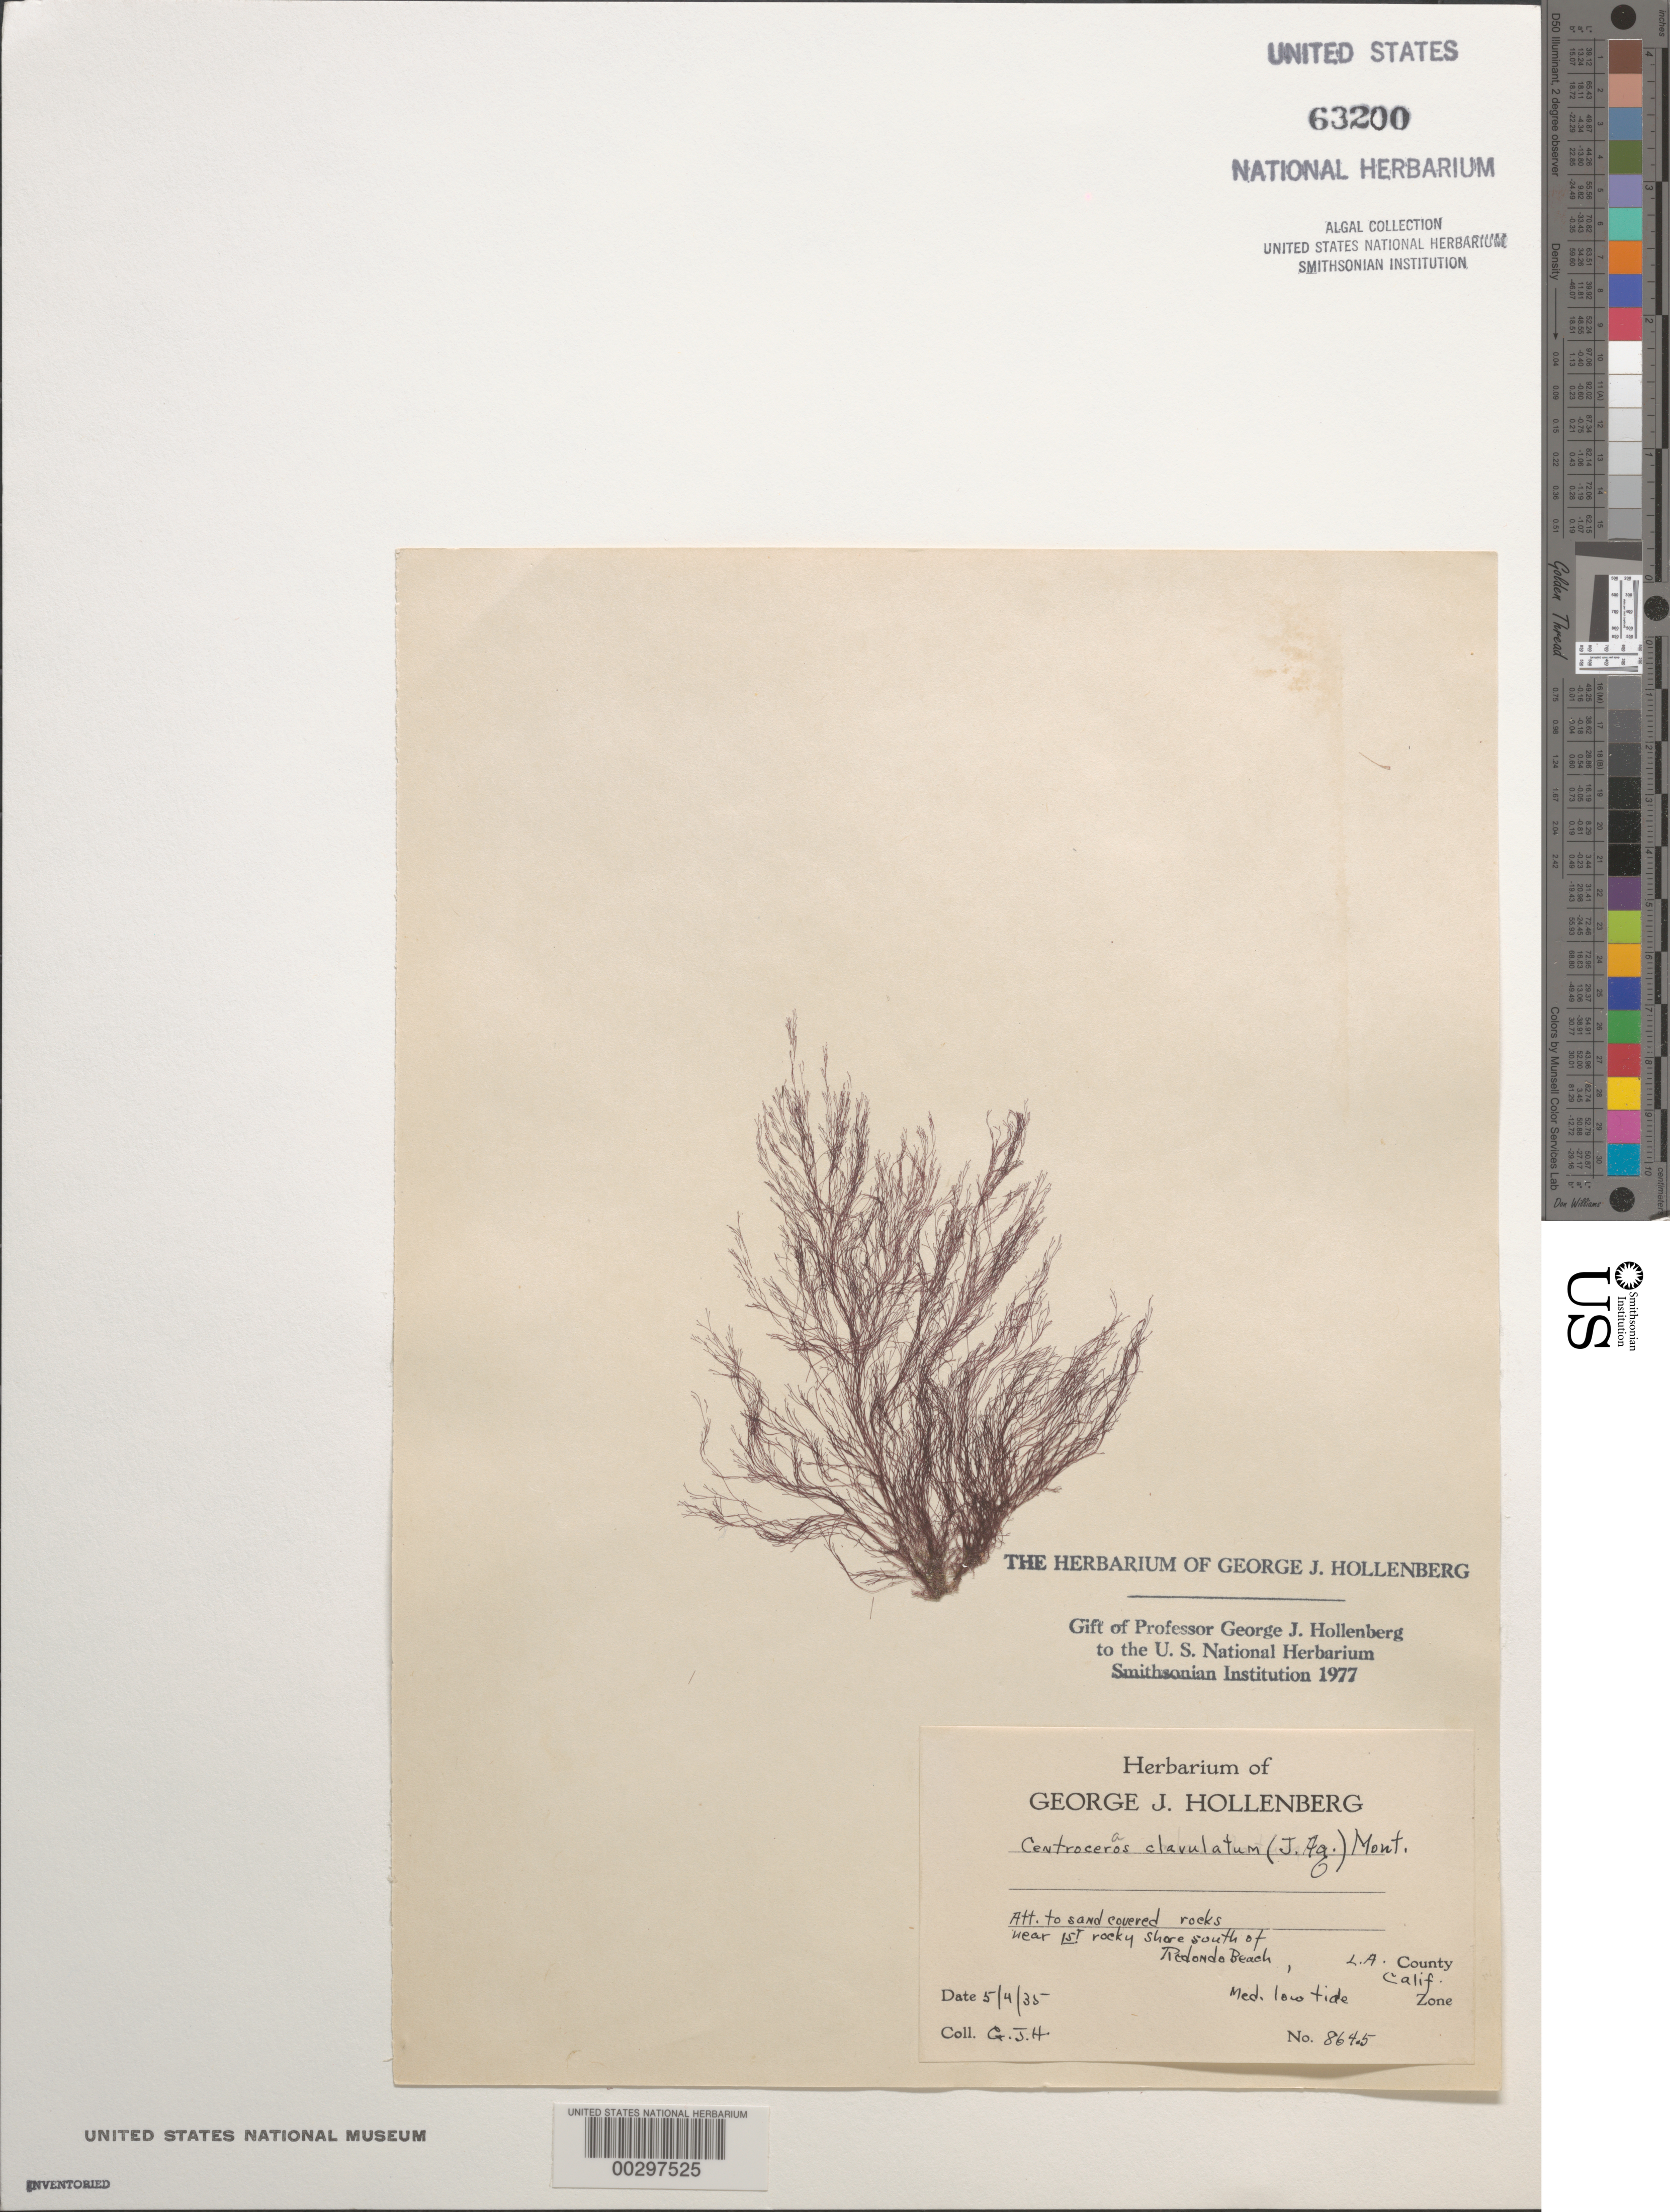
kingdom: Plantae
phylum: Rhodophyta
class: Florideophyceae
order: Ceramiales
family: Ceramiaceae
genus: Centroceras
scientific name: Centroceras clavulatum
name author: (C. Agardh) Mont.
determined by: Hollenberg, George J.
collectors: G. Hollenberg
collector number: GJH 864.5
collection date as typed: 04 May 1935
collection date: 1935-05-04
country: United States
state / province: California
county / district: Los Angeles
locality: Near first rocky shore south of Redondo Beach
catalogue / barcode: US 63200